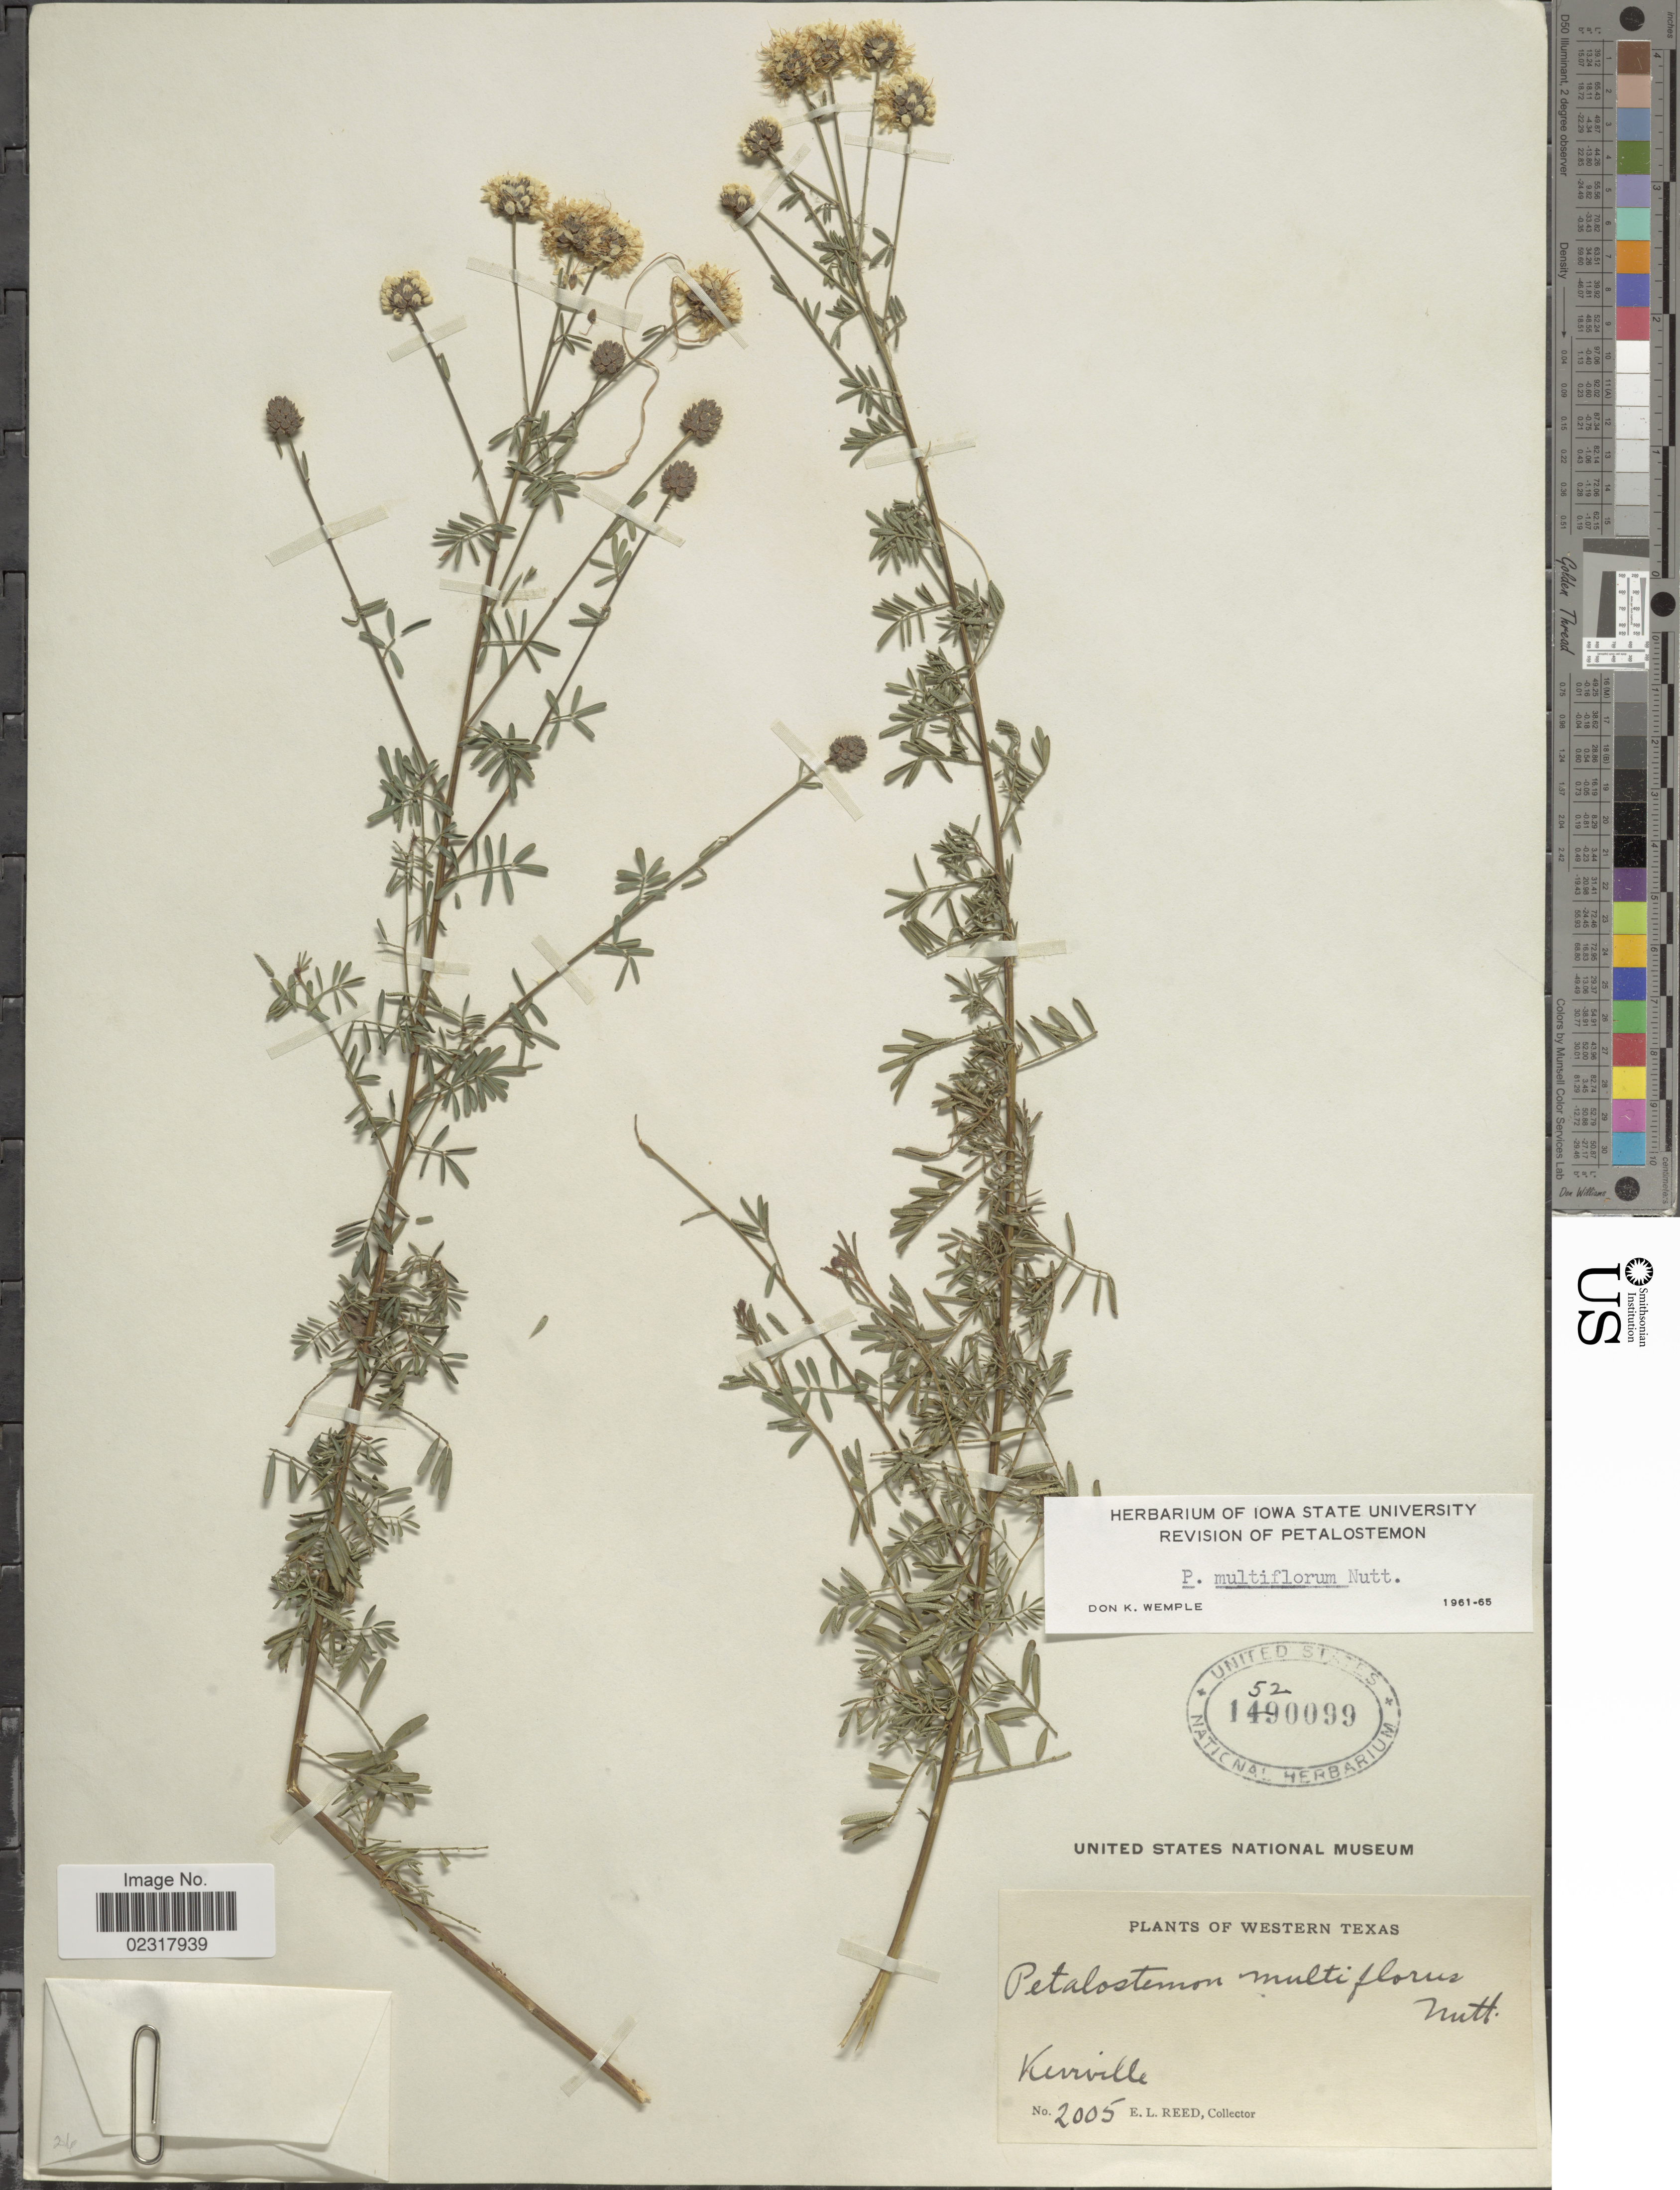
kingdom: Plantae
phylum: Tracheophyta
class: Magnoliopsida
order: Fabales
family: Fabaceae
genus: Dalea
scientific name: Dalea multiflora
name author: (Nutt.) Shinners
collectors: E. Reed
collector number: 2005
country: United States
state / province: Texas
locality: Western Texas. Kerrville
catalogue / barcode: US 1520099